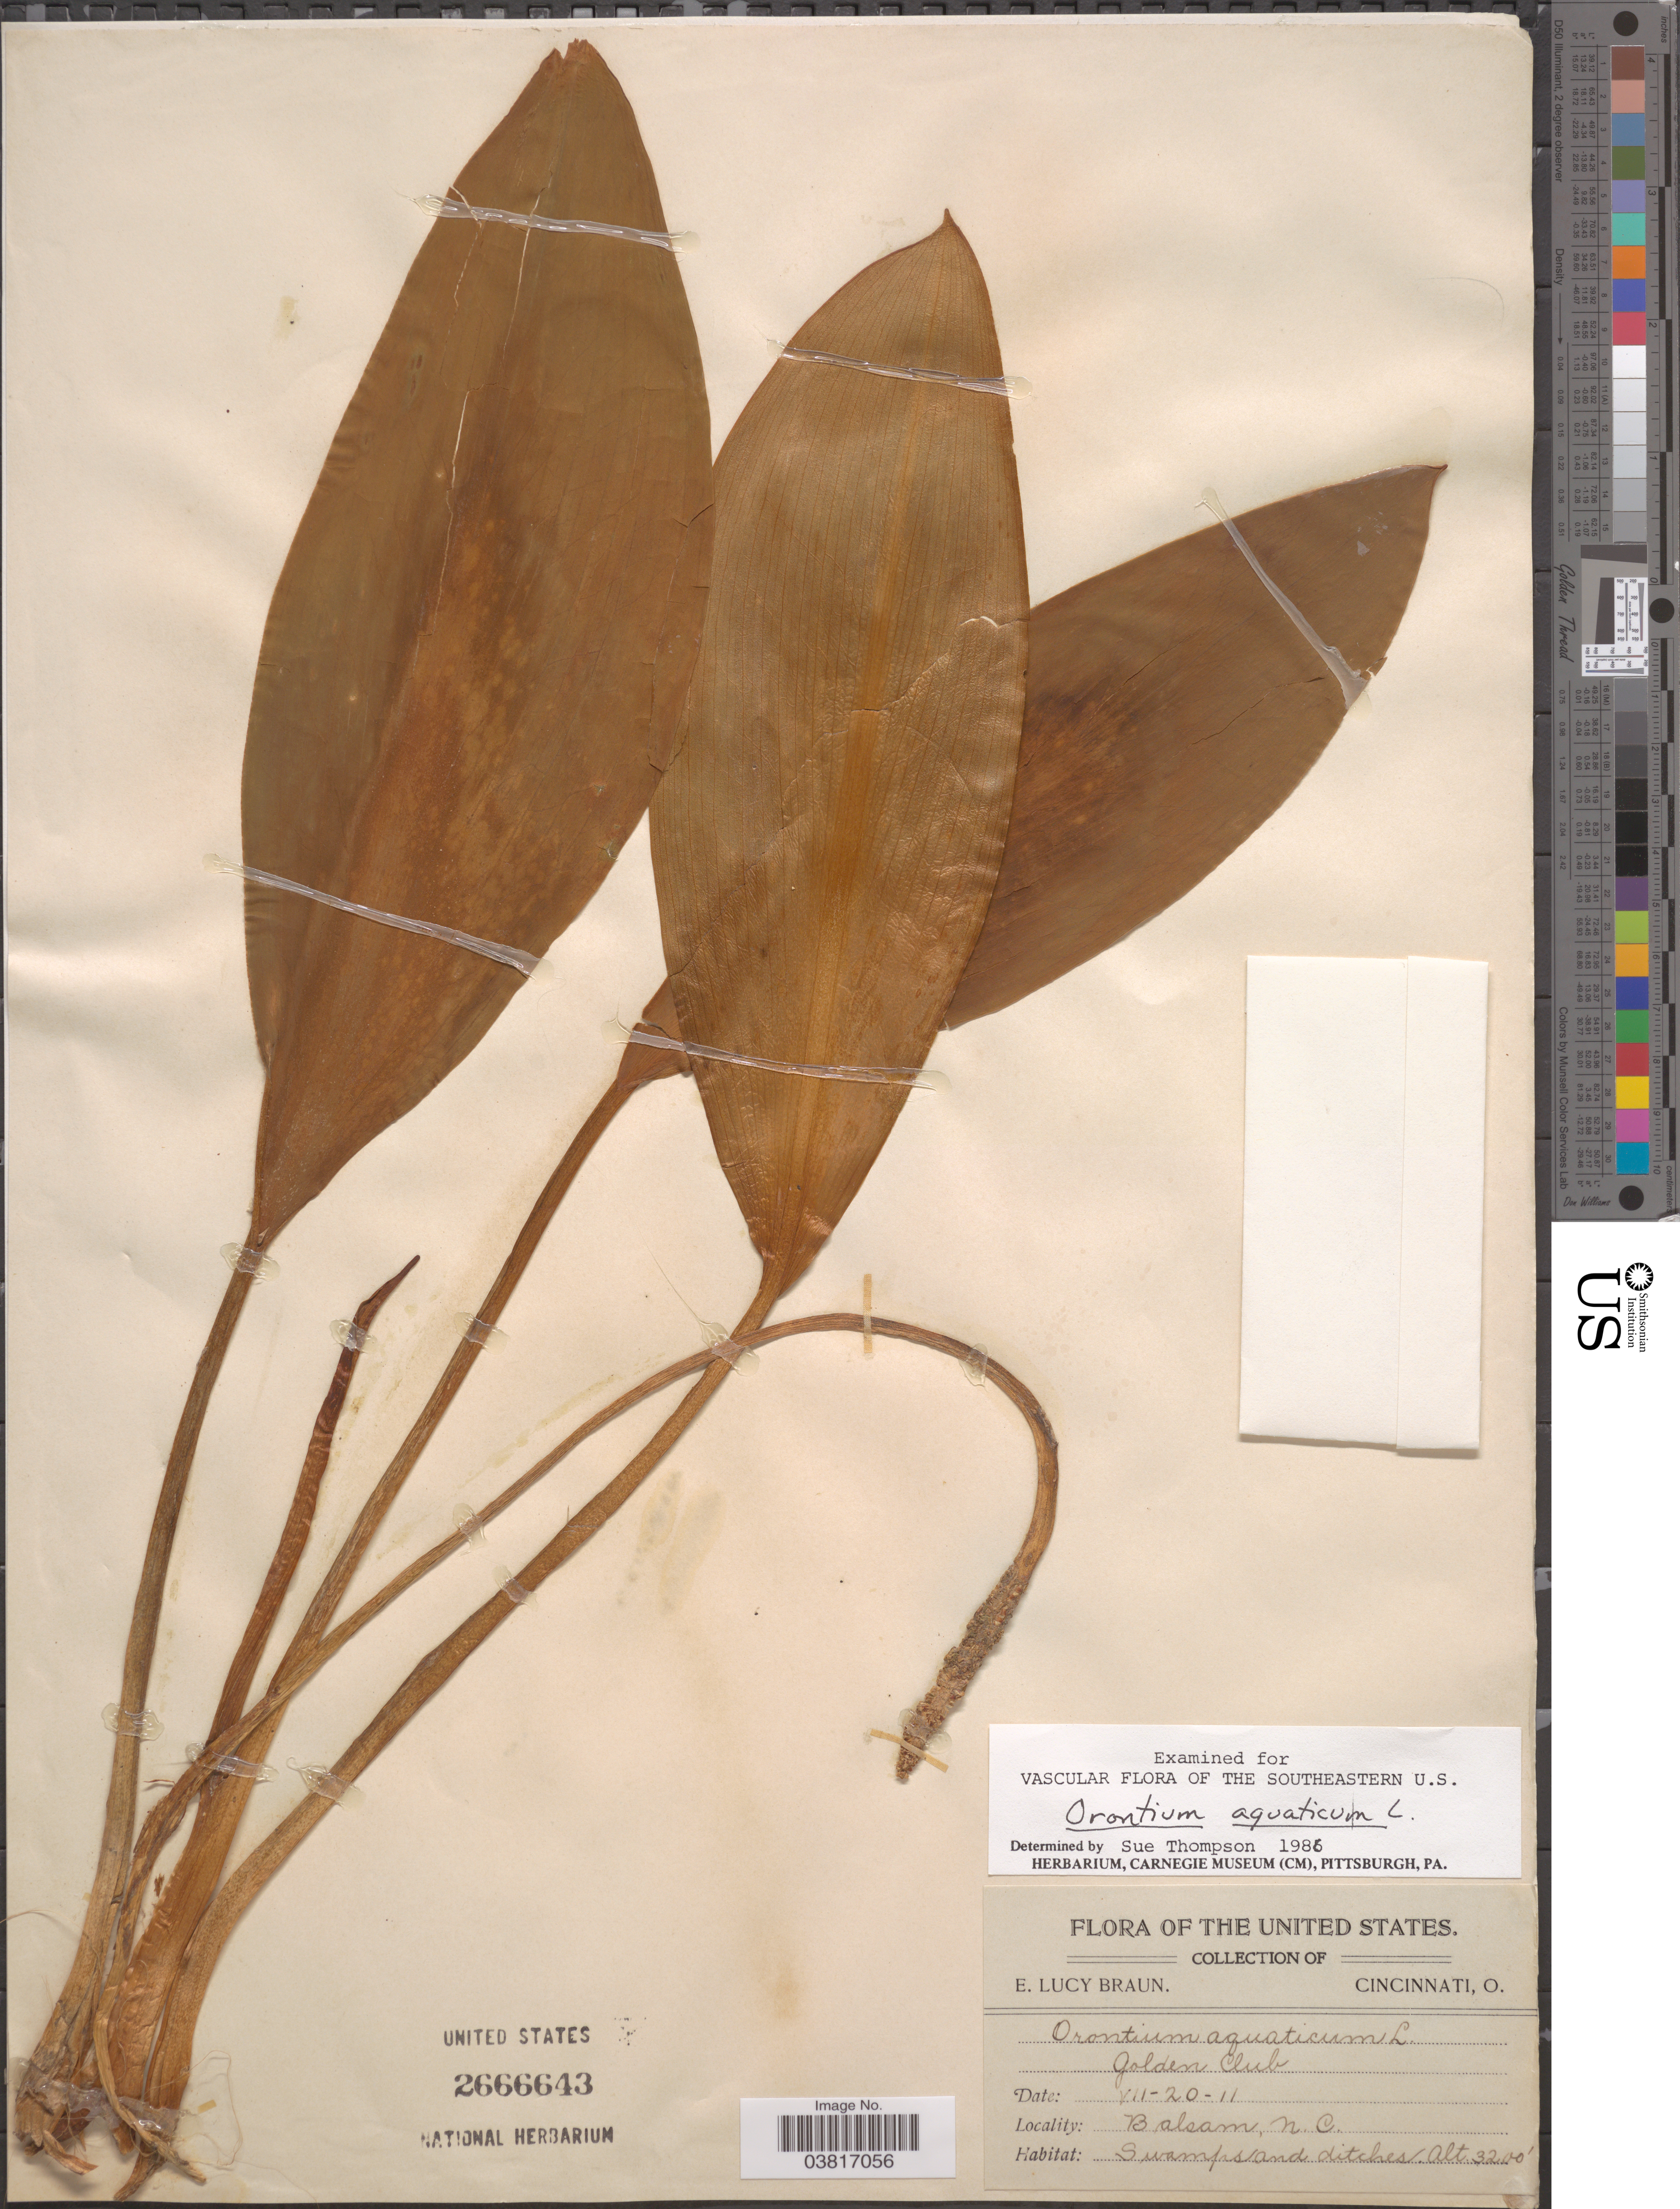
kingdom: Plantae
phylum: Tracheophyta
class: Liliopsida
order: Alismatales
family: Araceae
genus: Orontium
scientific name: Orontium aquaticum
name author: L.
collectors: E. L. Braun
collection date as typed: Transcribed d/m/y: 20/7/11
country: United States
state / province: North Carolina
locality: Golden Club. Balsam.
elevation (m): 975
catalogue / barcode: US 2666643